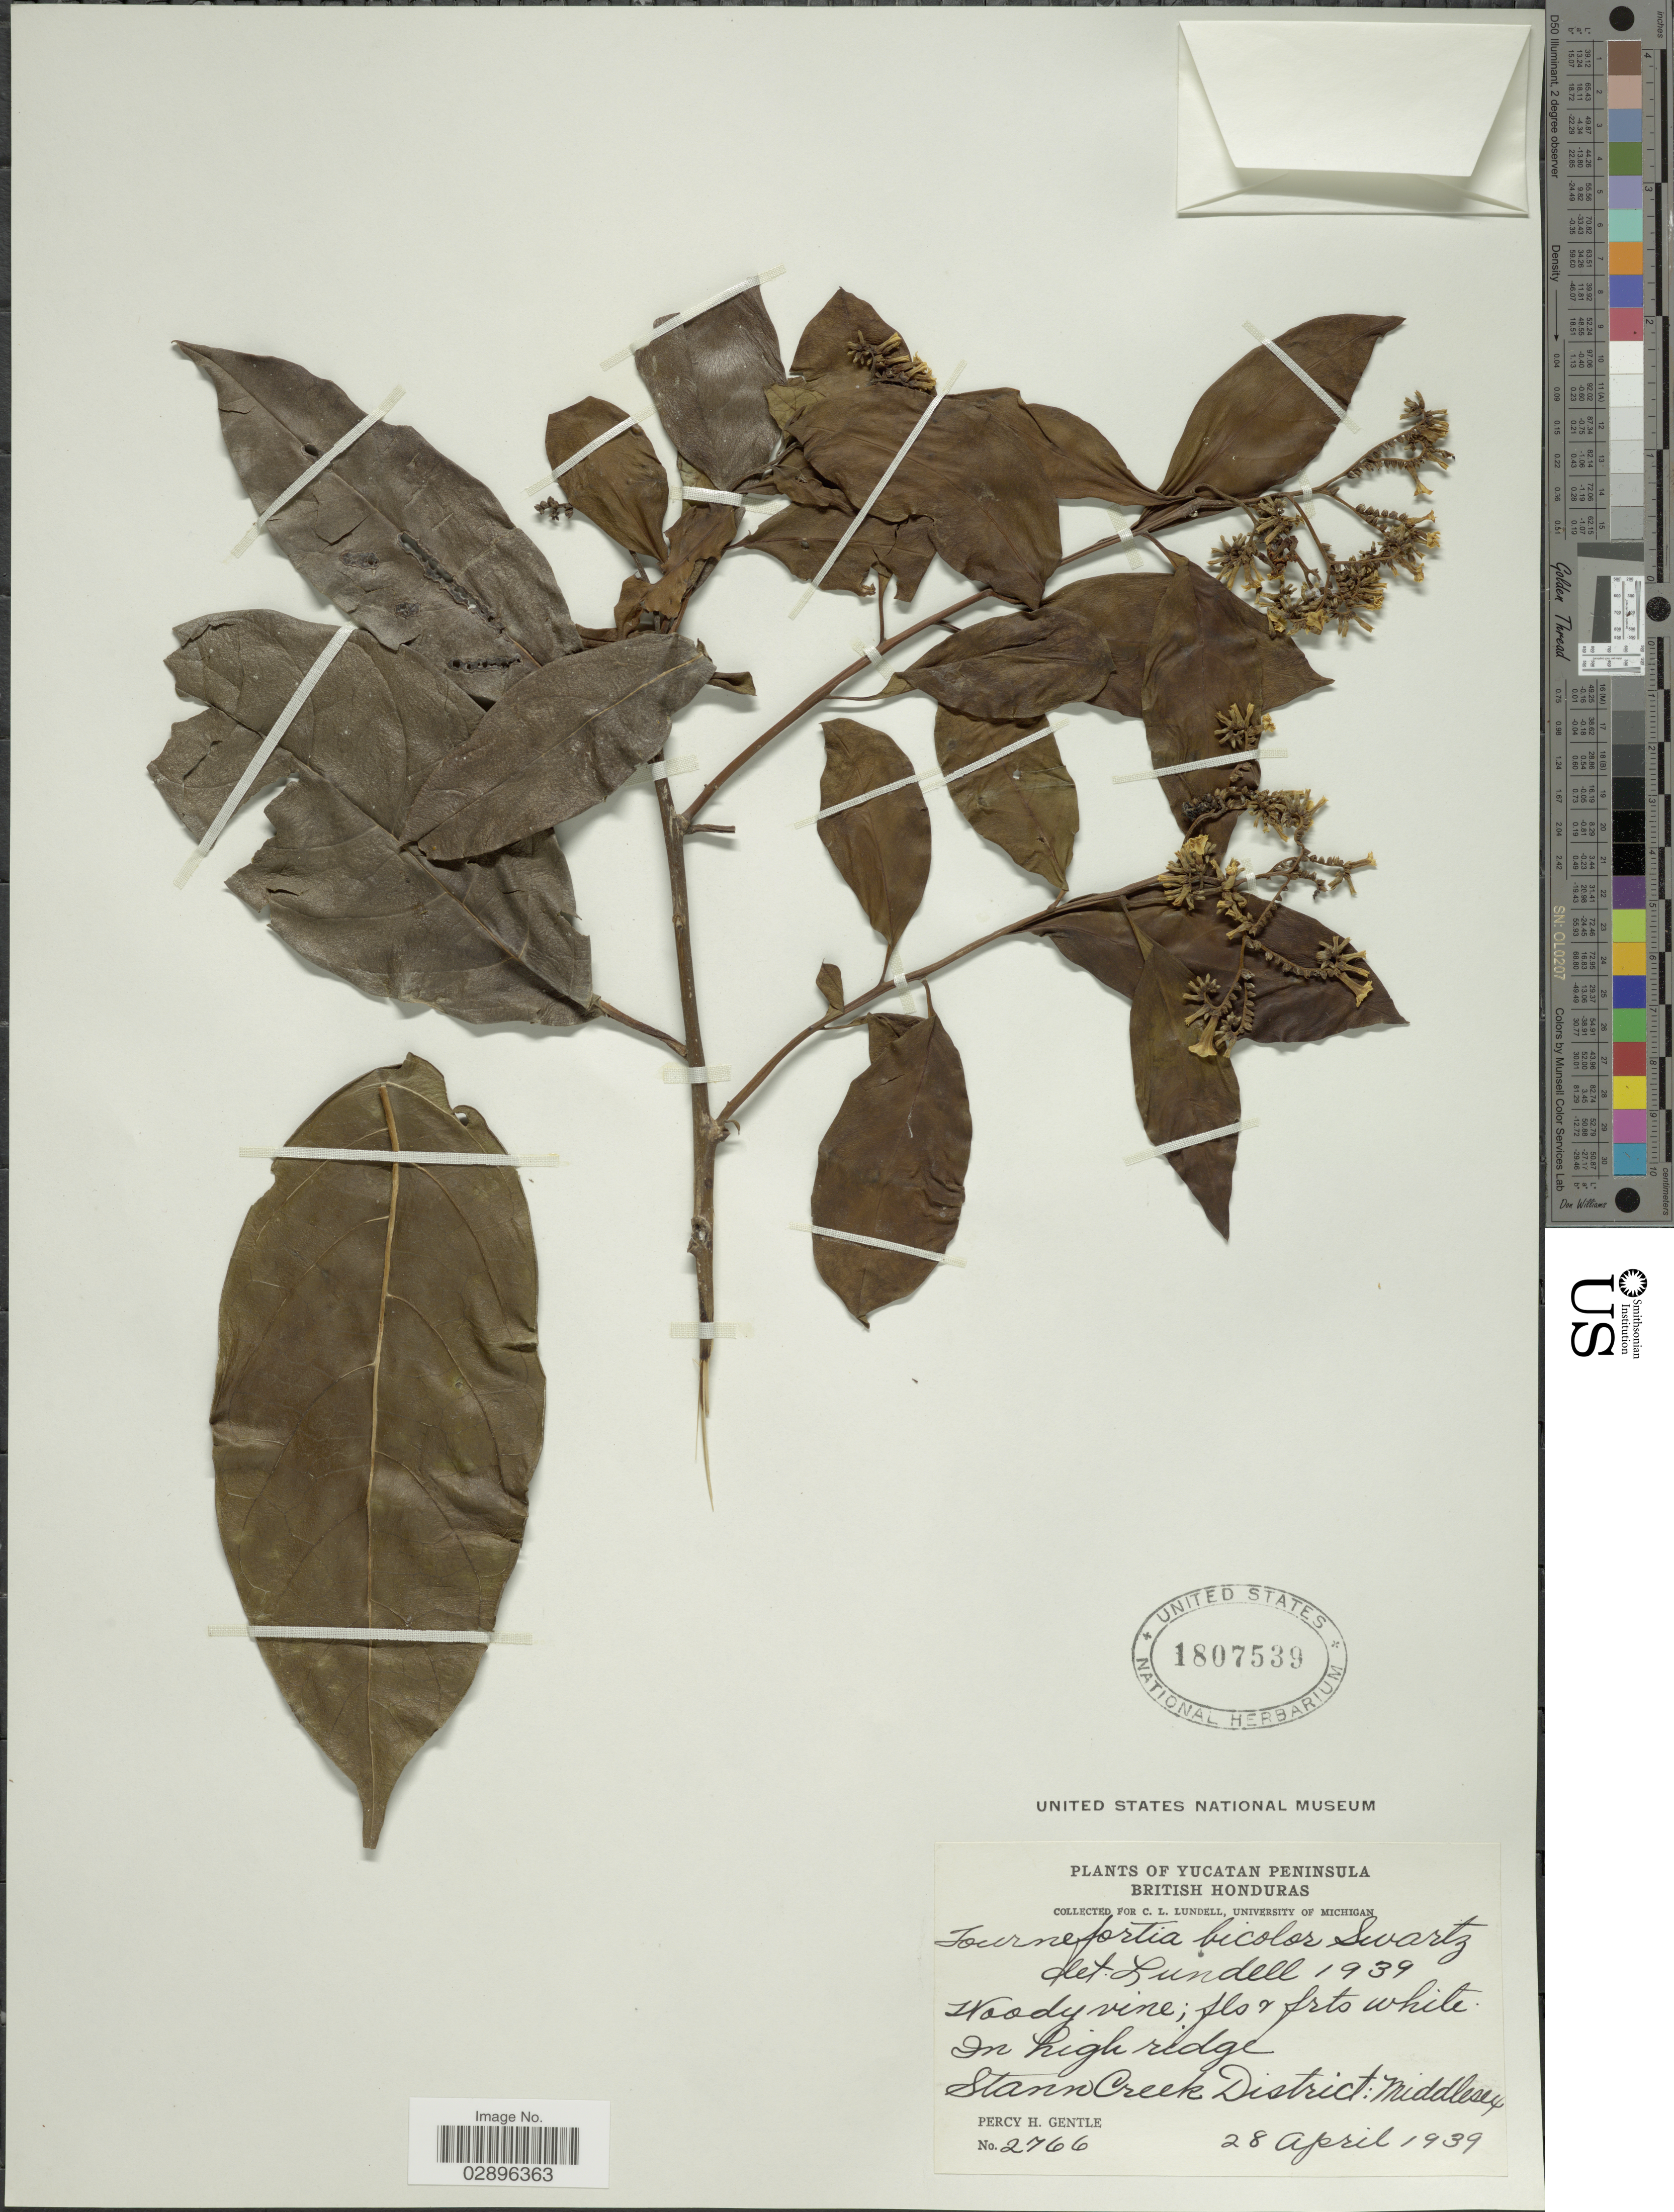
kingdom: Plantae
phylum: Tracheophyta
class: Magnoliopsida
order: Boraginales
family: Heliotropiaceae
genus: Tournefortia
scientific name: Tournefortia bicolor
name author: Sw.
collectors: P. H. Gentle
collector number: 2766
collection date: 1939-04-28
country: Belize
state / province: Stann Creek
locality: Yucutan Peninsula. British Honduras. Stann Creek District: Middlesex.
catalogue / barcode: US 1807539